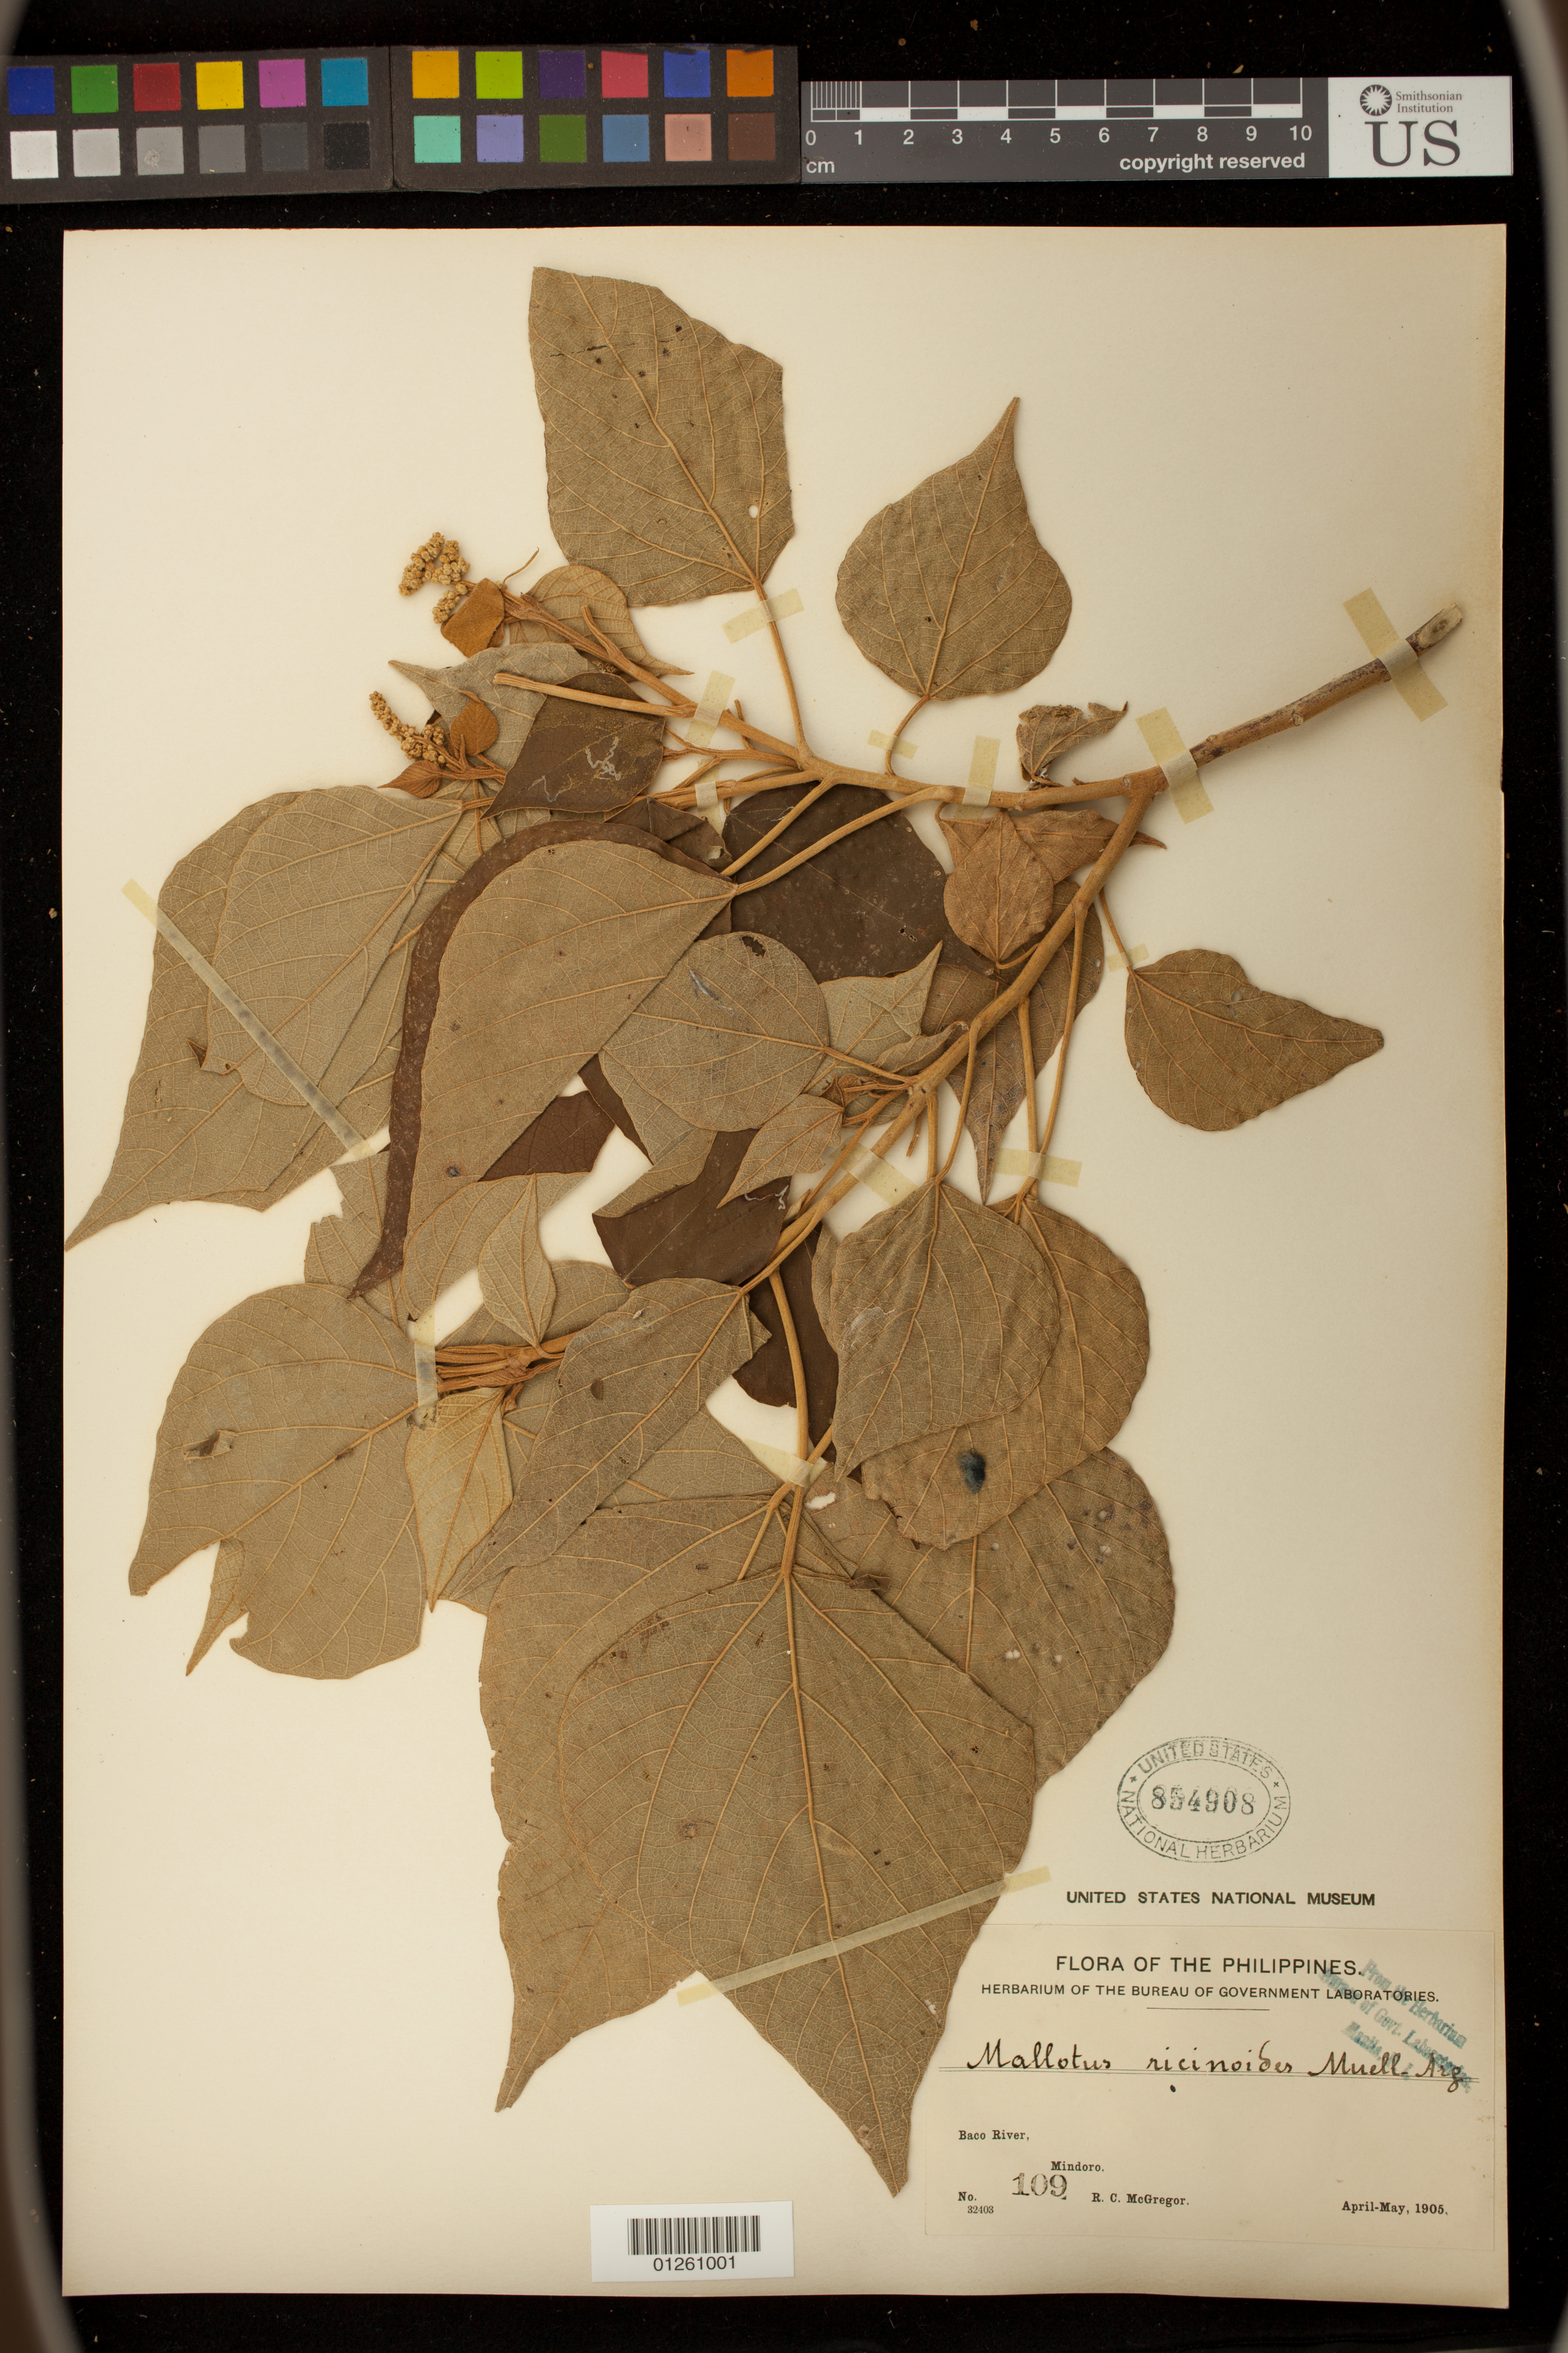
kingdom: Plantae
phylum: Tracheophyta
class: Magnoliopsida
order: Malpighiales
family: Euphorbiaceae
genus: Mallotus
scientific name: Mallotus ricinoides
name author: (Pers.) Müll. Arg.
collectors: R. C. McGregor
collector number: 109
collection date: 1905-04/1905-05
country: Philippines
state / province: Mimaropa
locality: Baco River, Mindoro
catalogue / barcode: US 854908